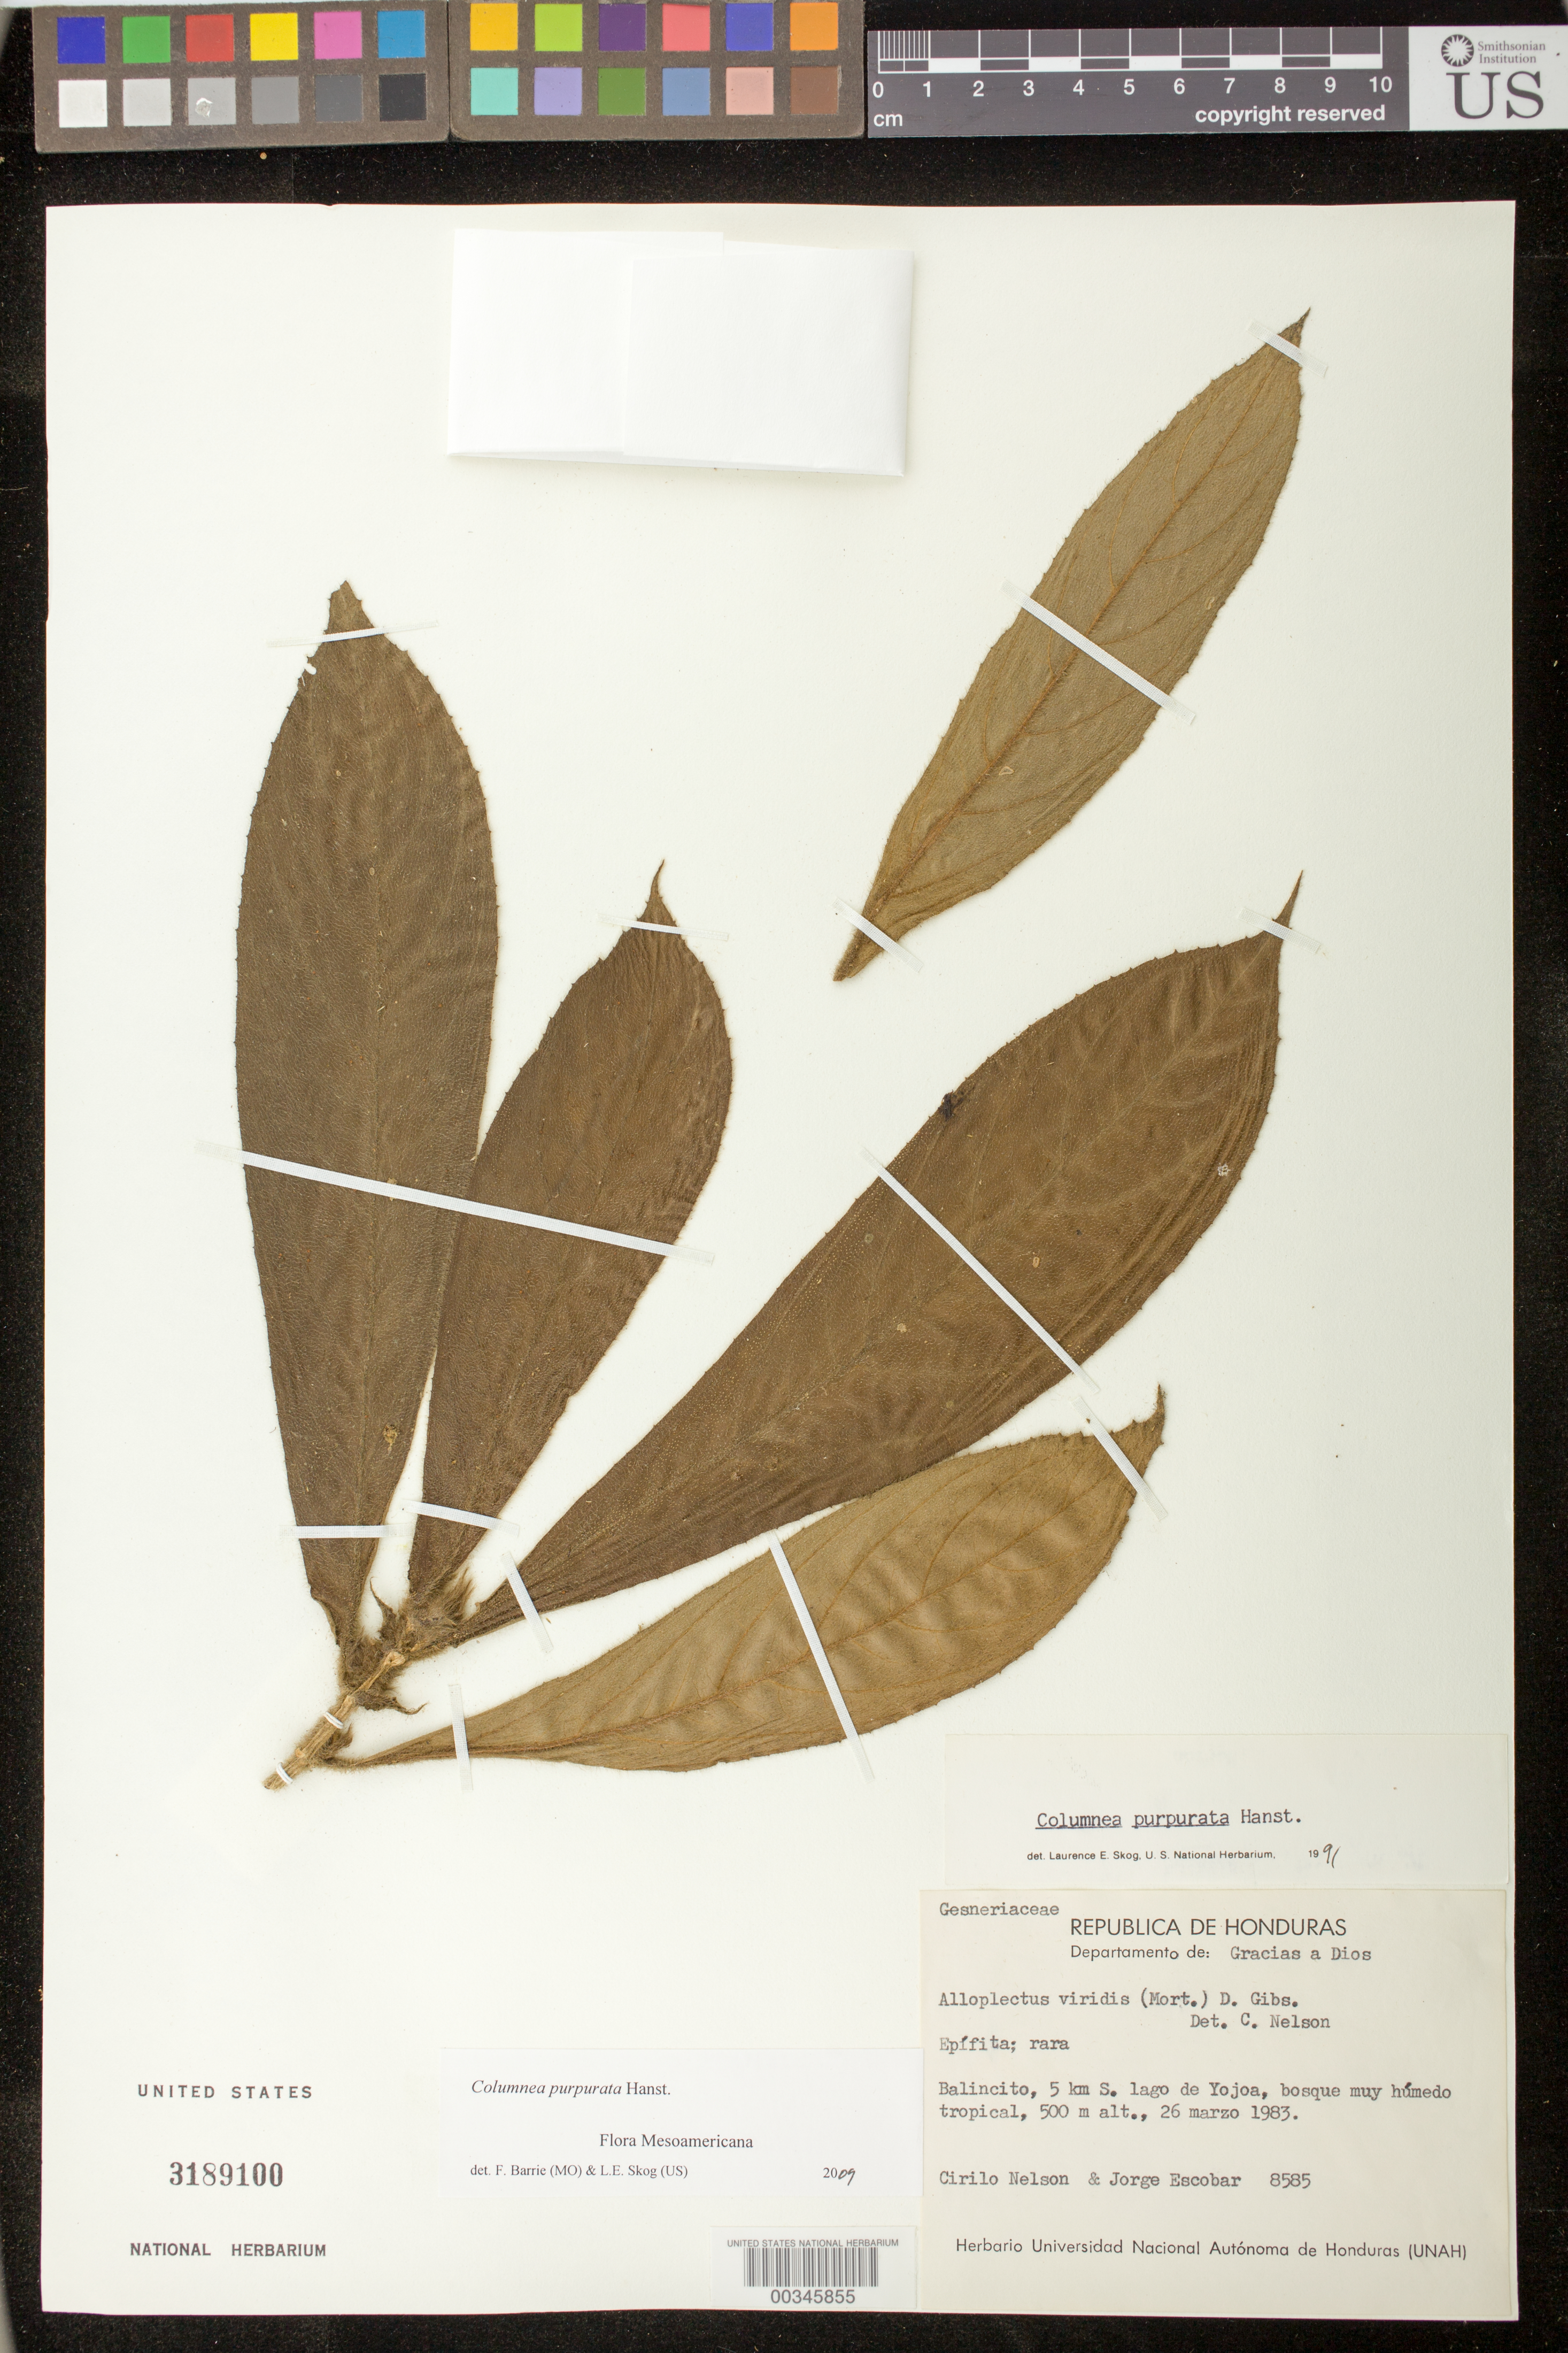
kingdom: Plantae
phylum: Tracheophyta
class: Magnoliopsida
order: Lamiales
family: Gesneriaceae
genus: Columnea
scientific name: Columnea purpurata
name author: Hanst.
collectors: C. Nelson & J. Escobar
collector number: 8585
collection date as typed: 26 Mar 1983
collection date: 1983-03-26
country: Honduras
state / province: Cortés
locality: Depart. de Gracias a Dios, Balincito, 5 km S. Lago de Yojoa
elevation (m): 500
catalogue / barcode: US 3189100